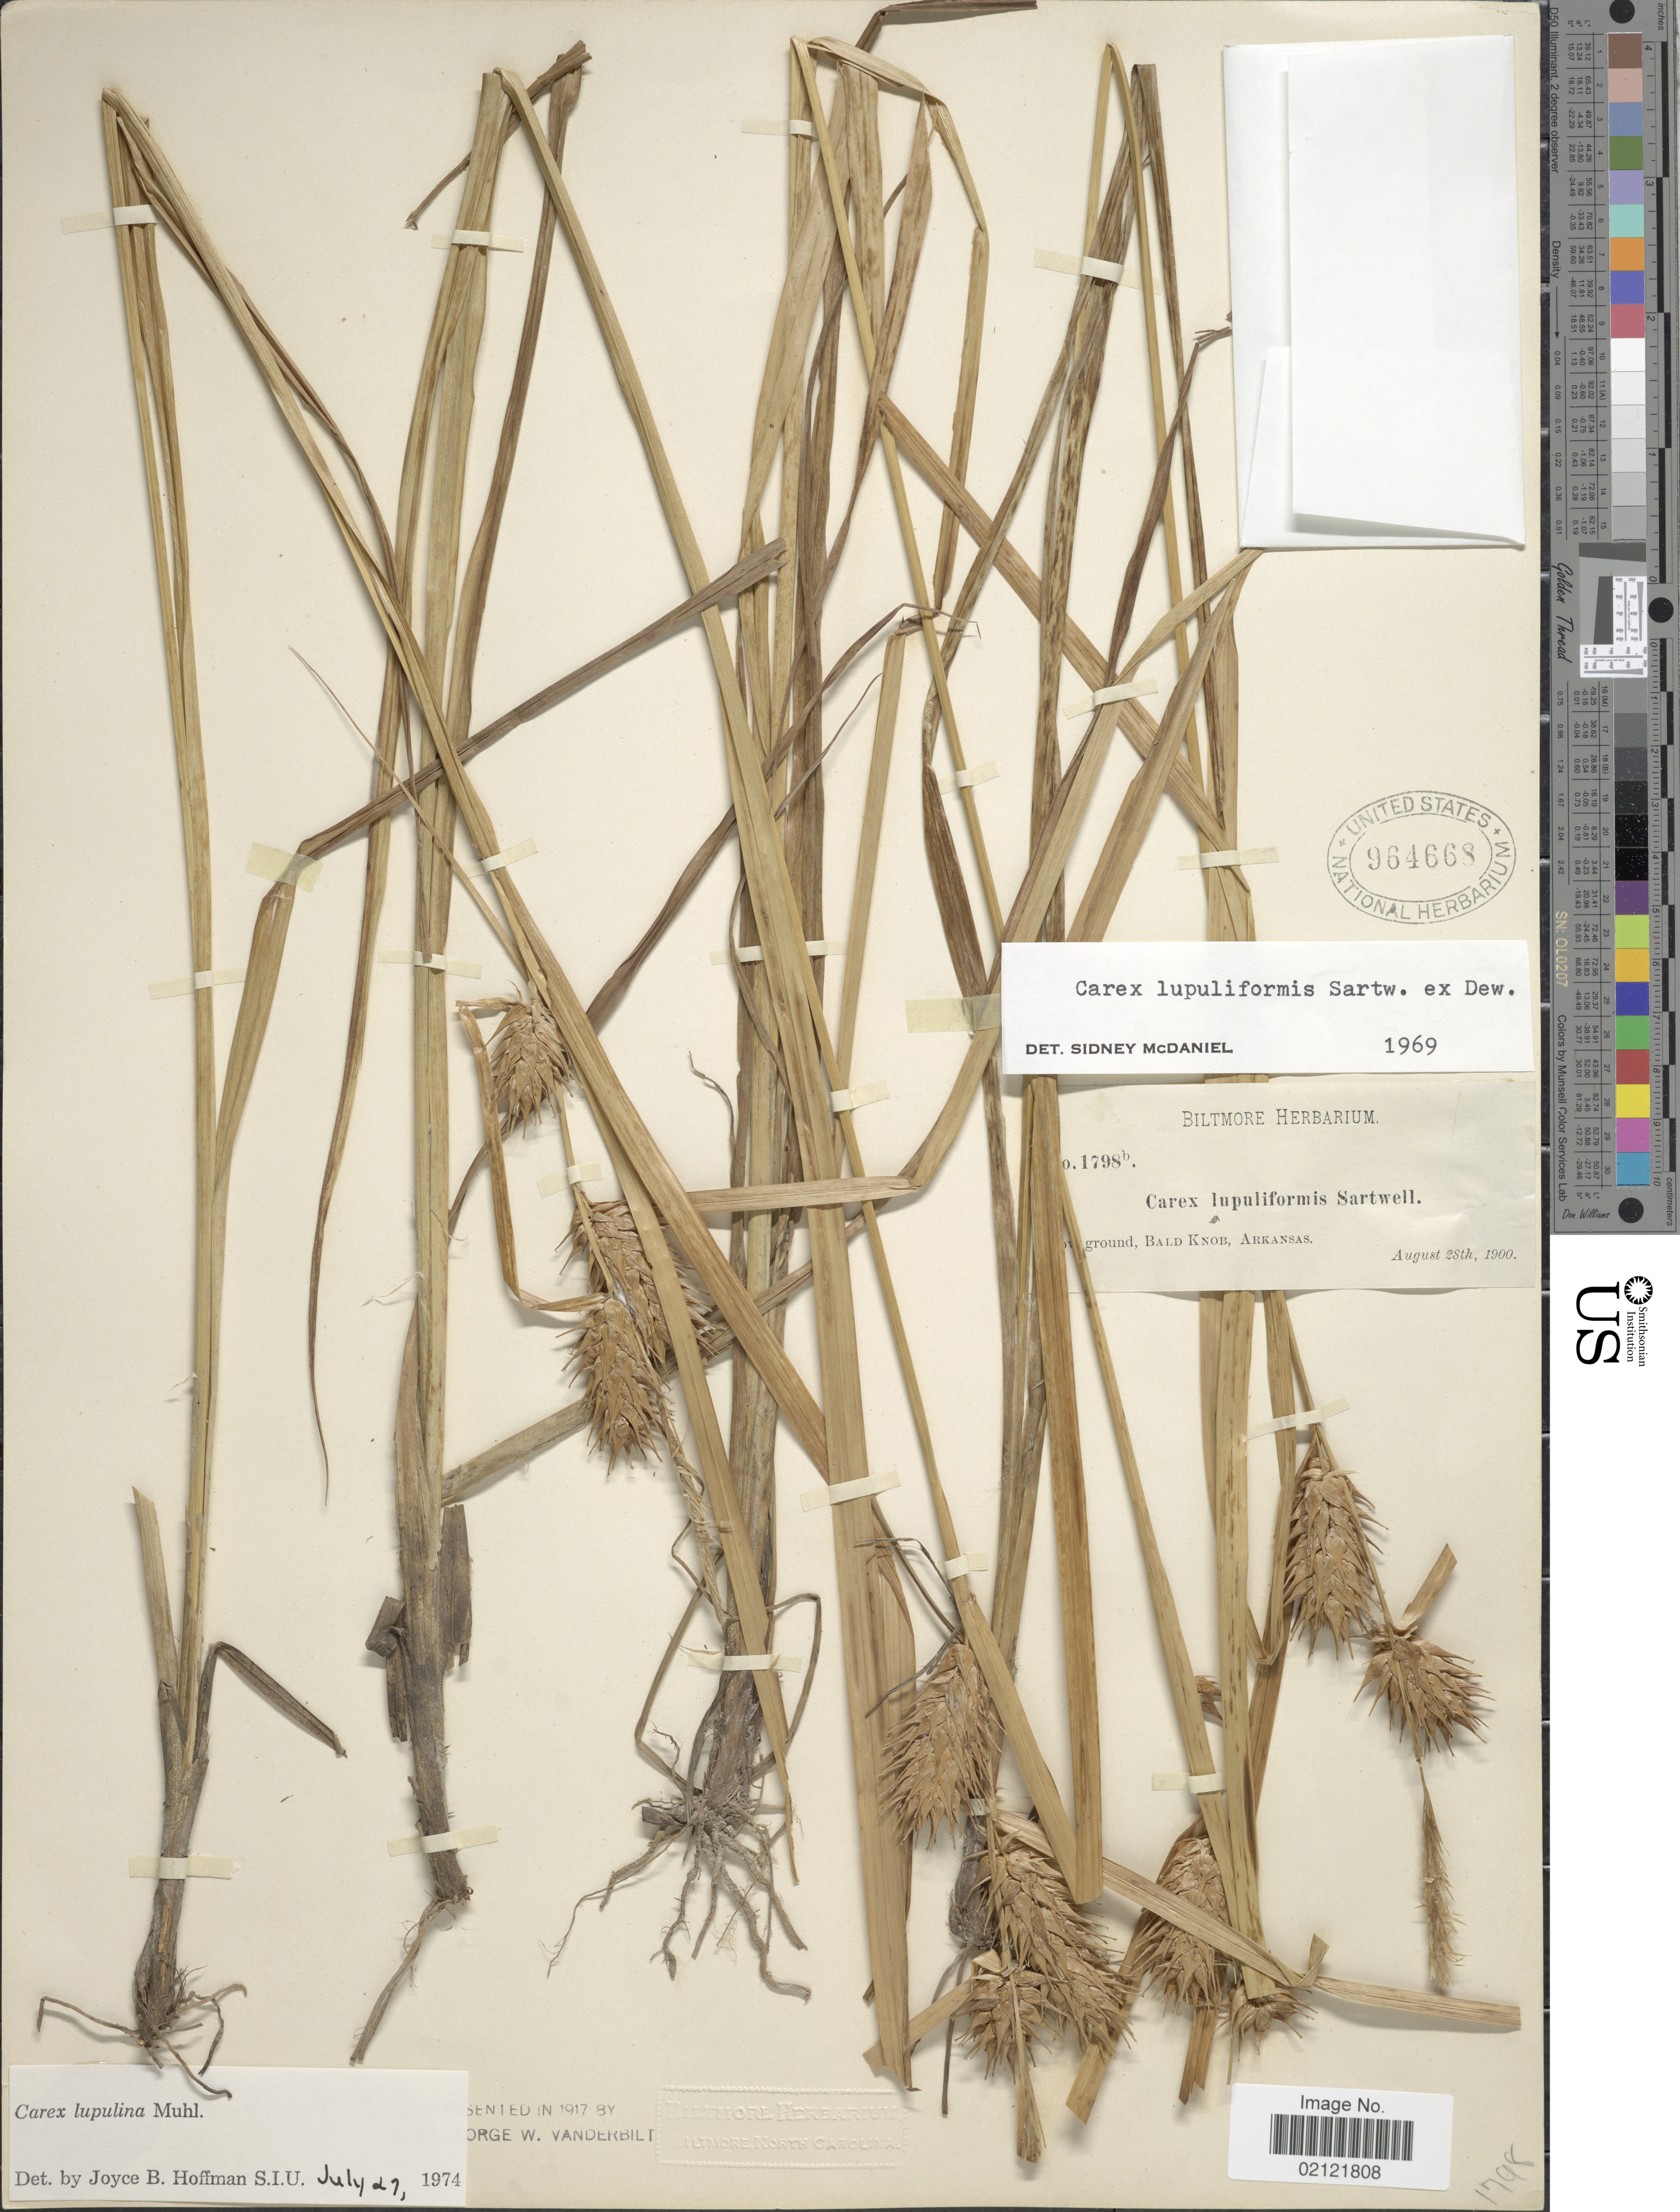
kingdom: Plantae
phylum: Tracheophyta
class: Liliopsida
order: Poales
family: Cyperaceae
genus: Carex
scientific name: Carex lupulina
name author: Muhl. ex Willd.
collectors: ex herb. Biltmore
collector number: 1798b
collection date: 1900-08-28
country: United States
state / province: Arkansas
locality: Bald Knob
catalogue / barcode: US 964668